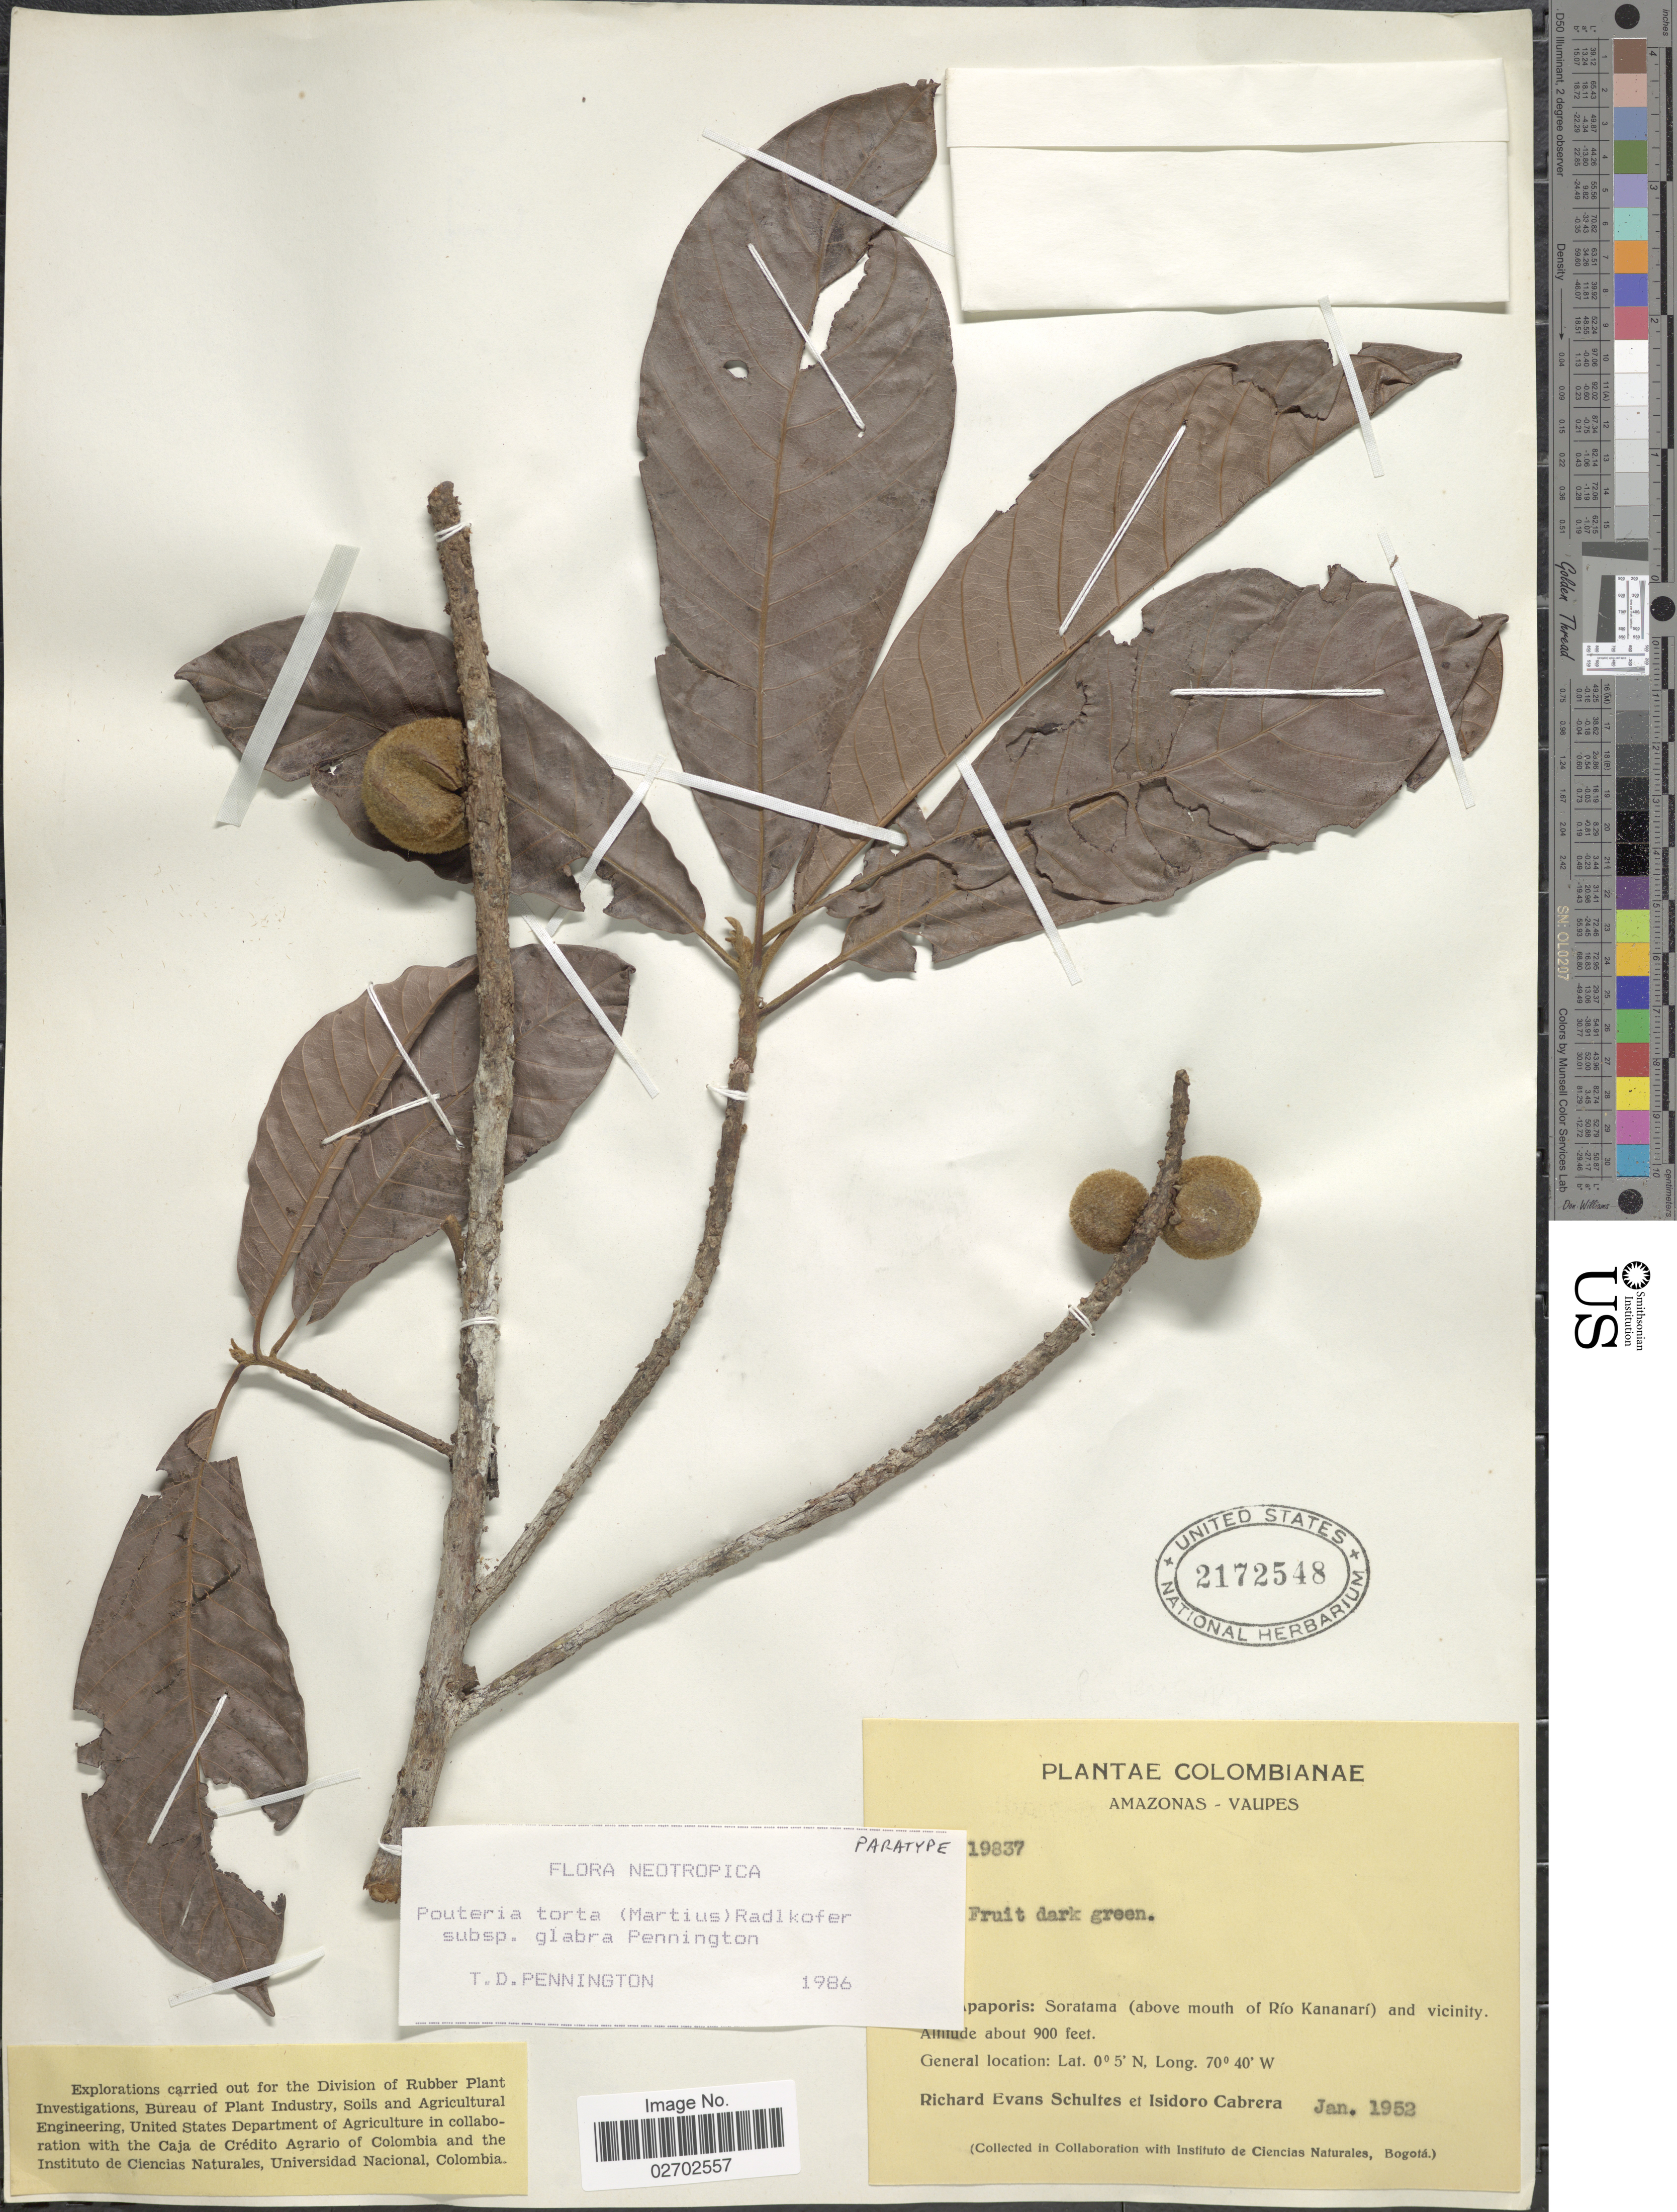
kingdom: Plantae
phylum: Tracheophyta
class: Magnoliopsida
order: Ericales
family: Sapotaceae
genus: Pouteria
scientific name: Pouteria torta subsp. glabra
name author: T.D. Penn.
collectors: R. E. Schultes & I. Cabrera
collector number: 19837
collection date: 1952-01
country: Colombia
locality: Amazonas-Vaupes. Rio Apaporis: Soratama (above mouth of Río Kananarí) and vicinity.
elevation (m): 274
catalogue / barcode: US 2172548